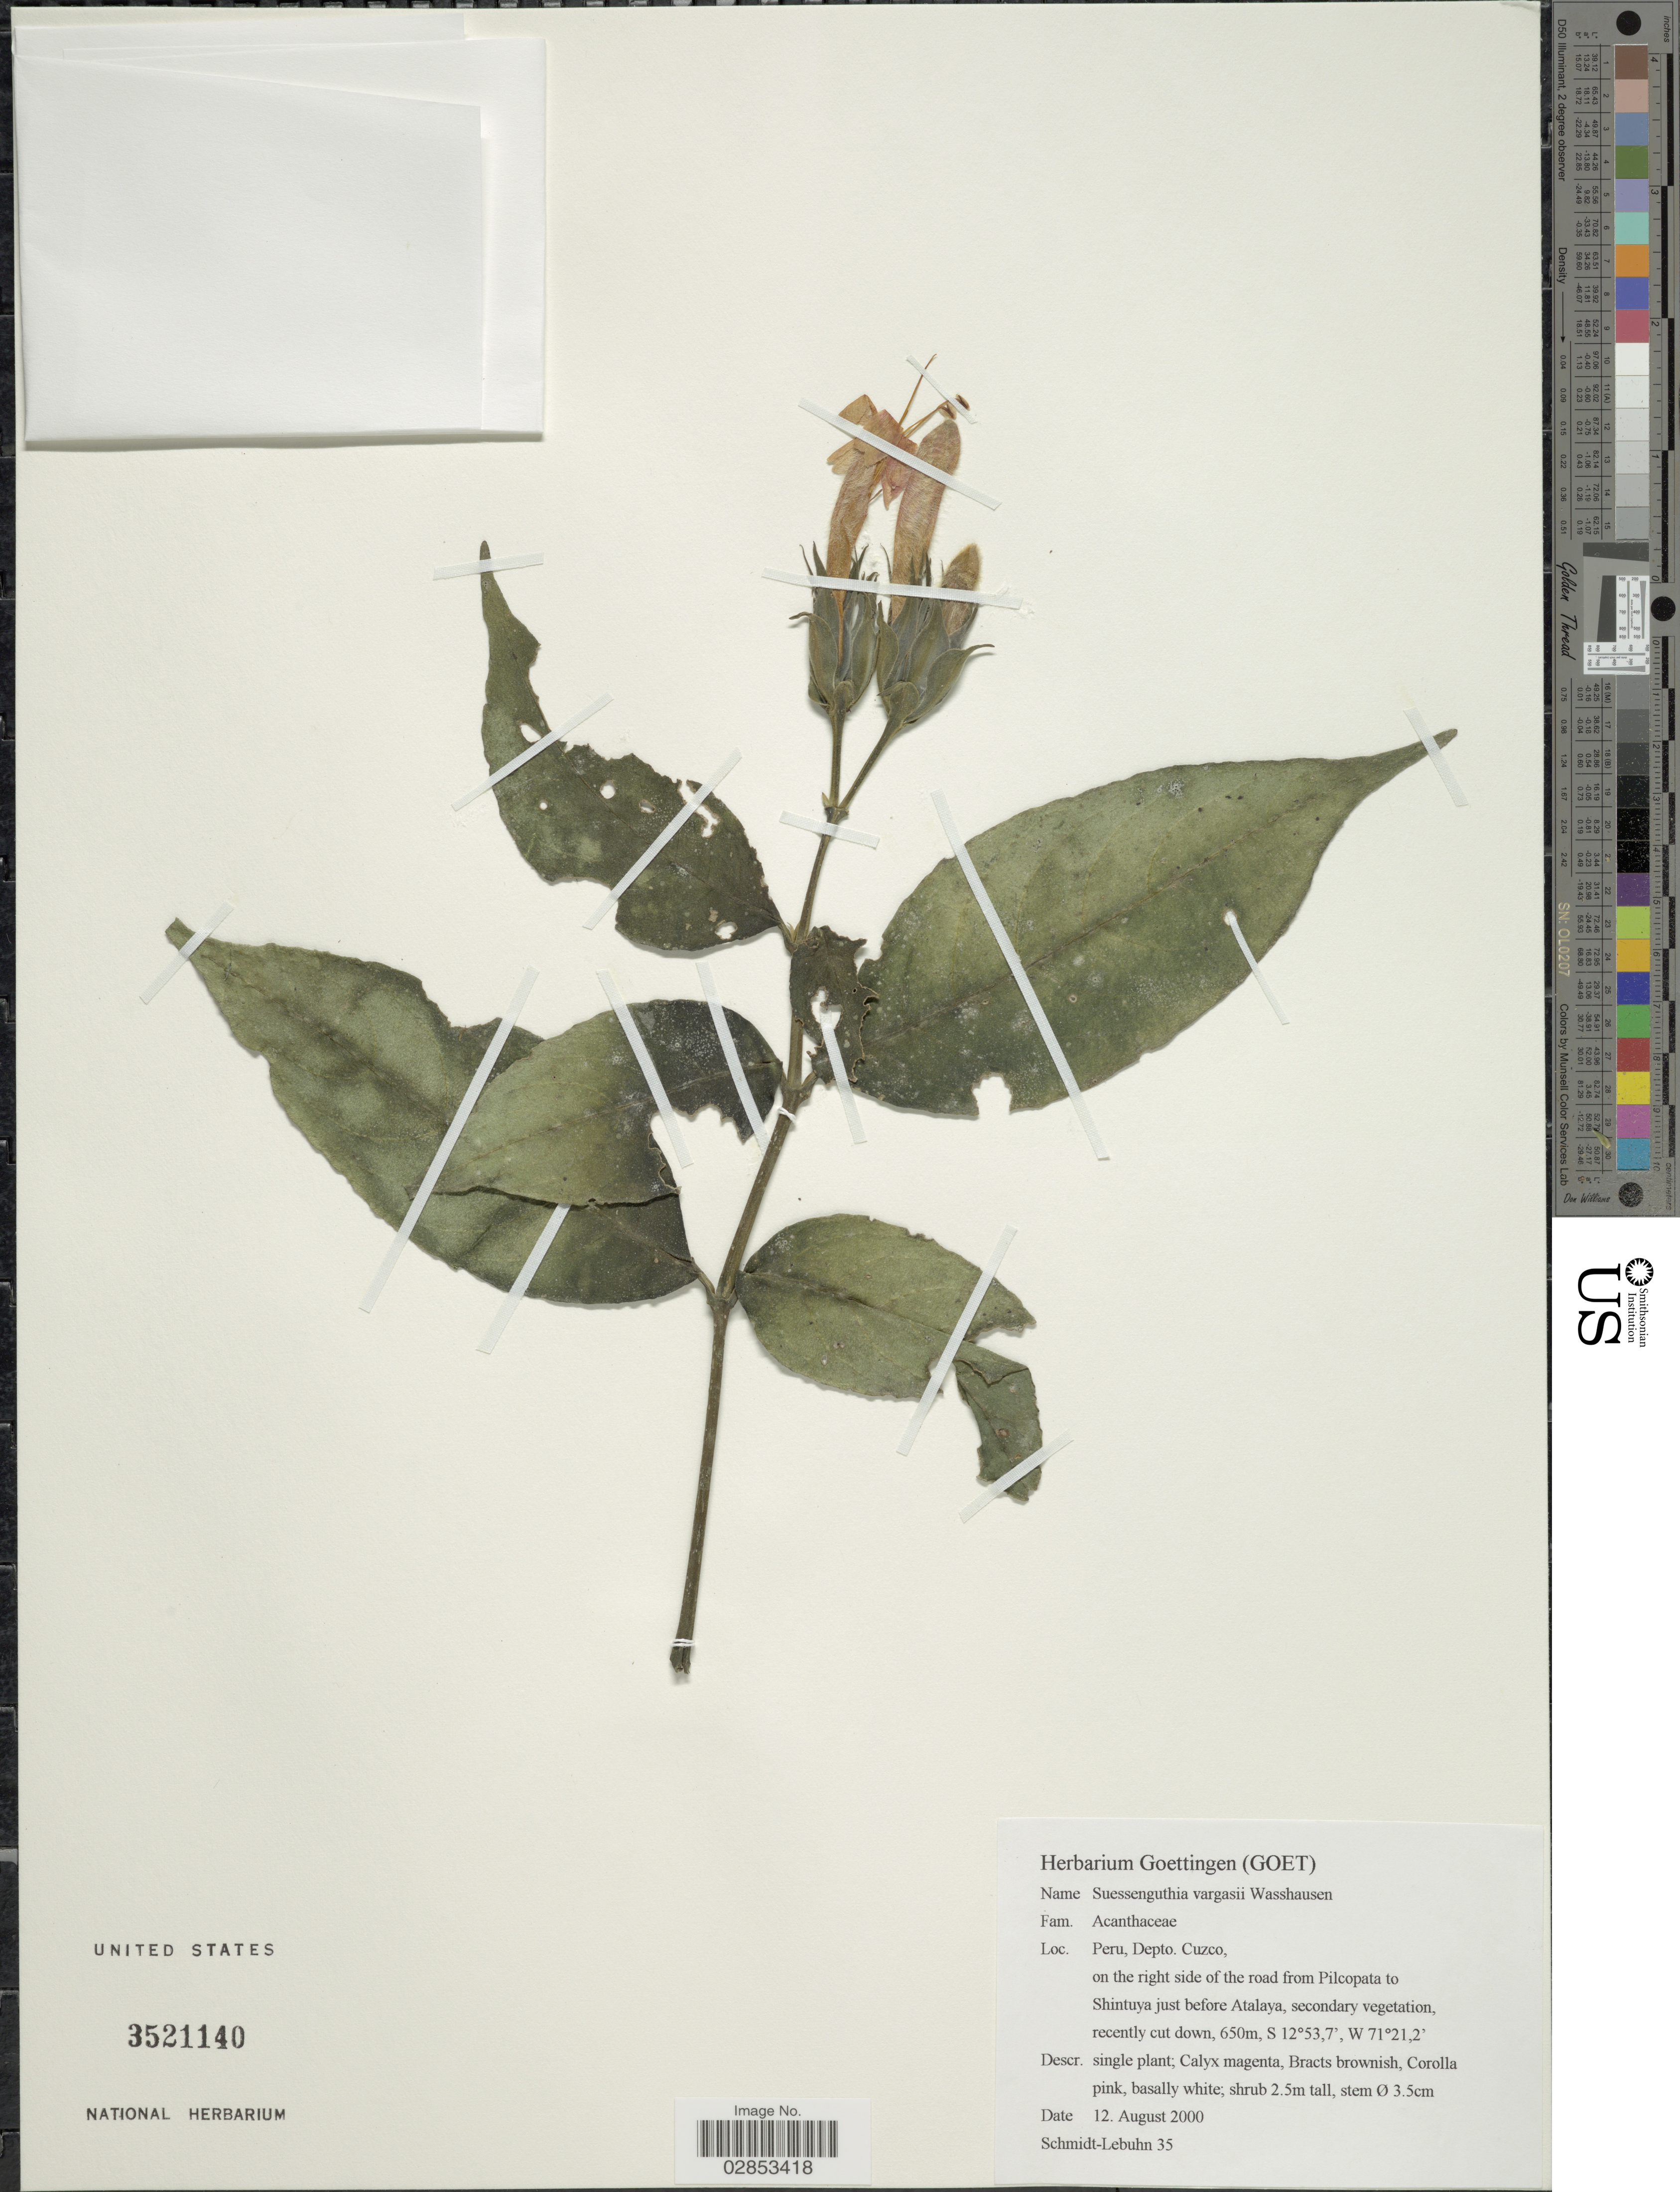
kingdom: Plantae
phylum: Tracheophyta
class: Magnoliopsida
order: Lamiales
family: Acanthaceae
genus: Suessenguthia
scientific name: Suessenguthia vargasii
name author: Wassh.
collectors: A. Schmidt-Lebuhn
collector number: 35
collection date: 2000-08-12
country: Peru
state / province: Cusco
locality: Depto. Cuzco, on the right side of the road from Pilcopata to Shintuya just before Atalaya.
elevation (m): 650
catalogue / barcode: US 3521140